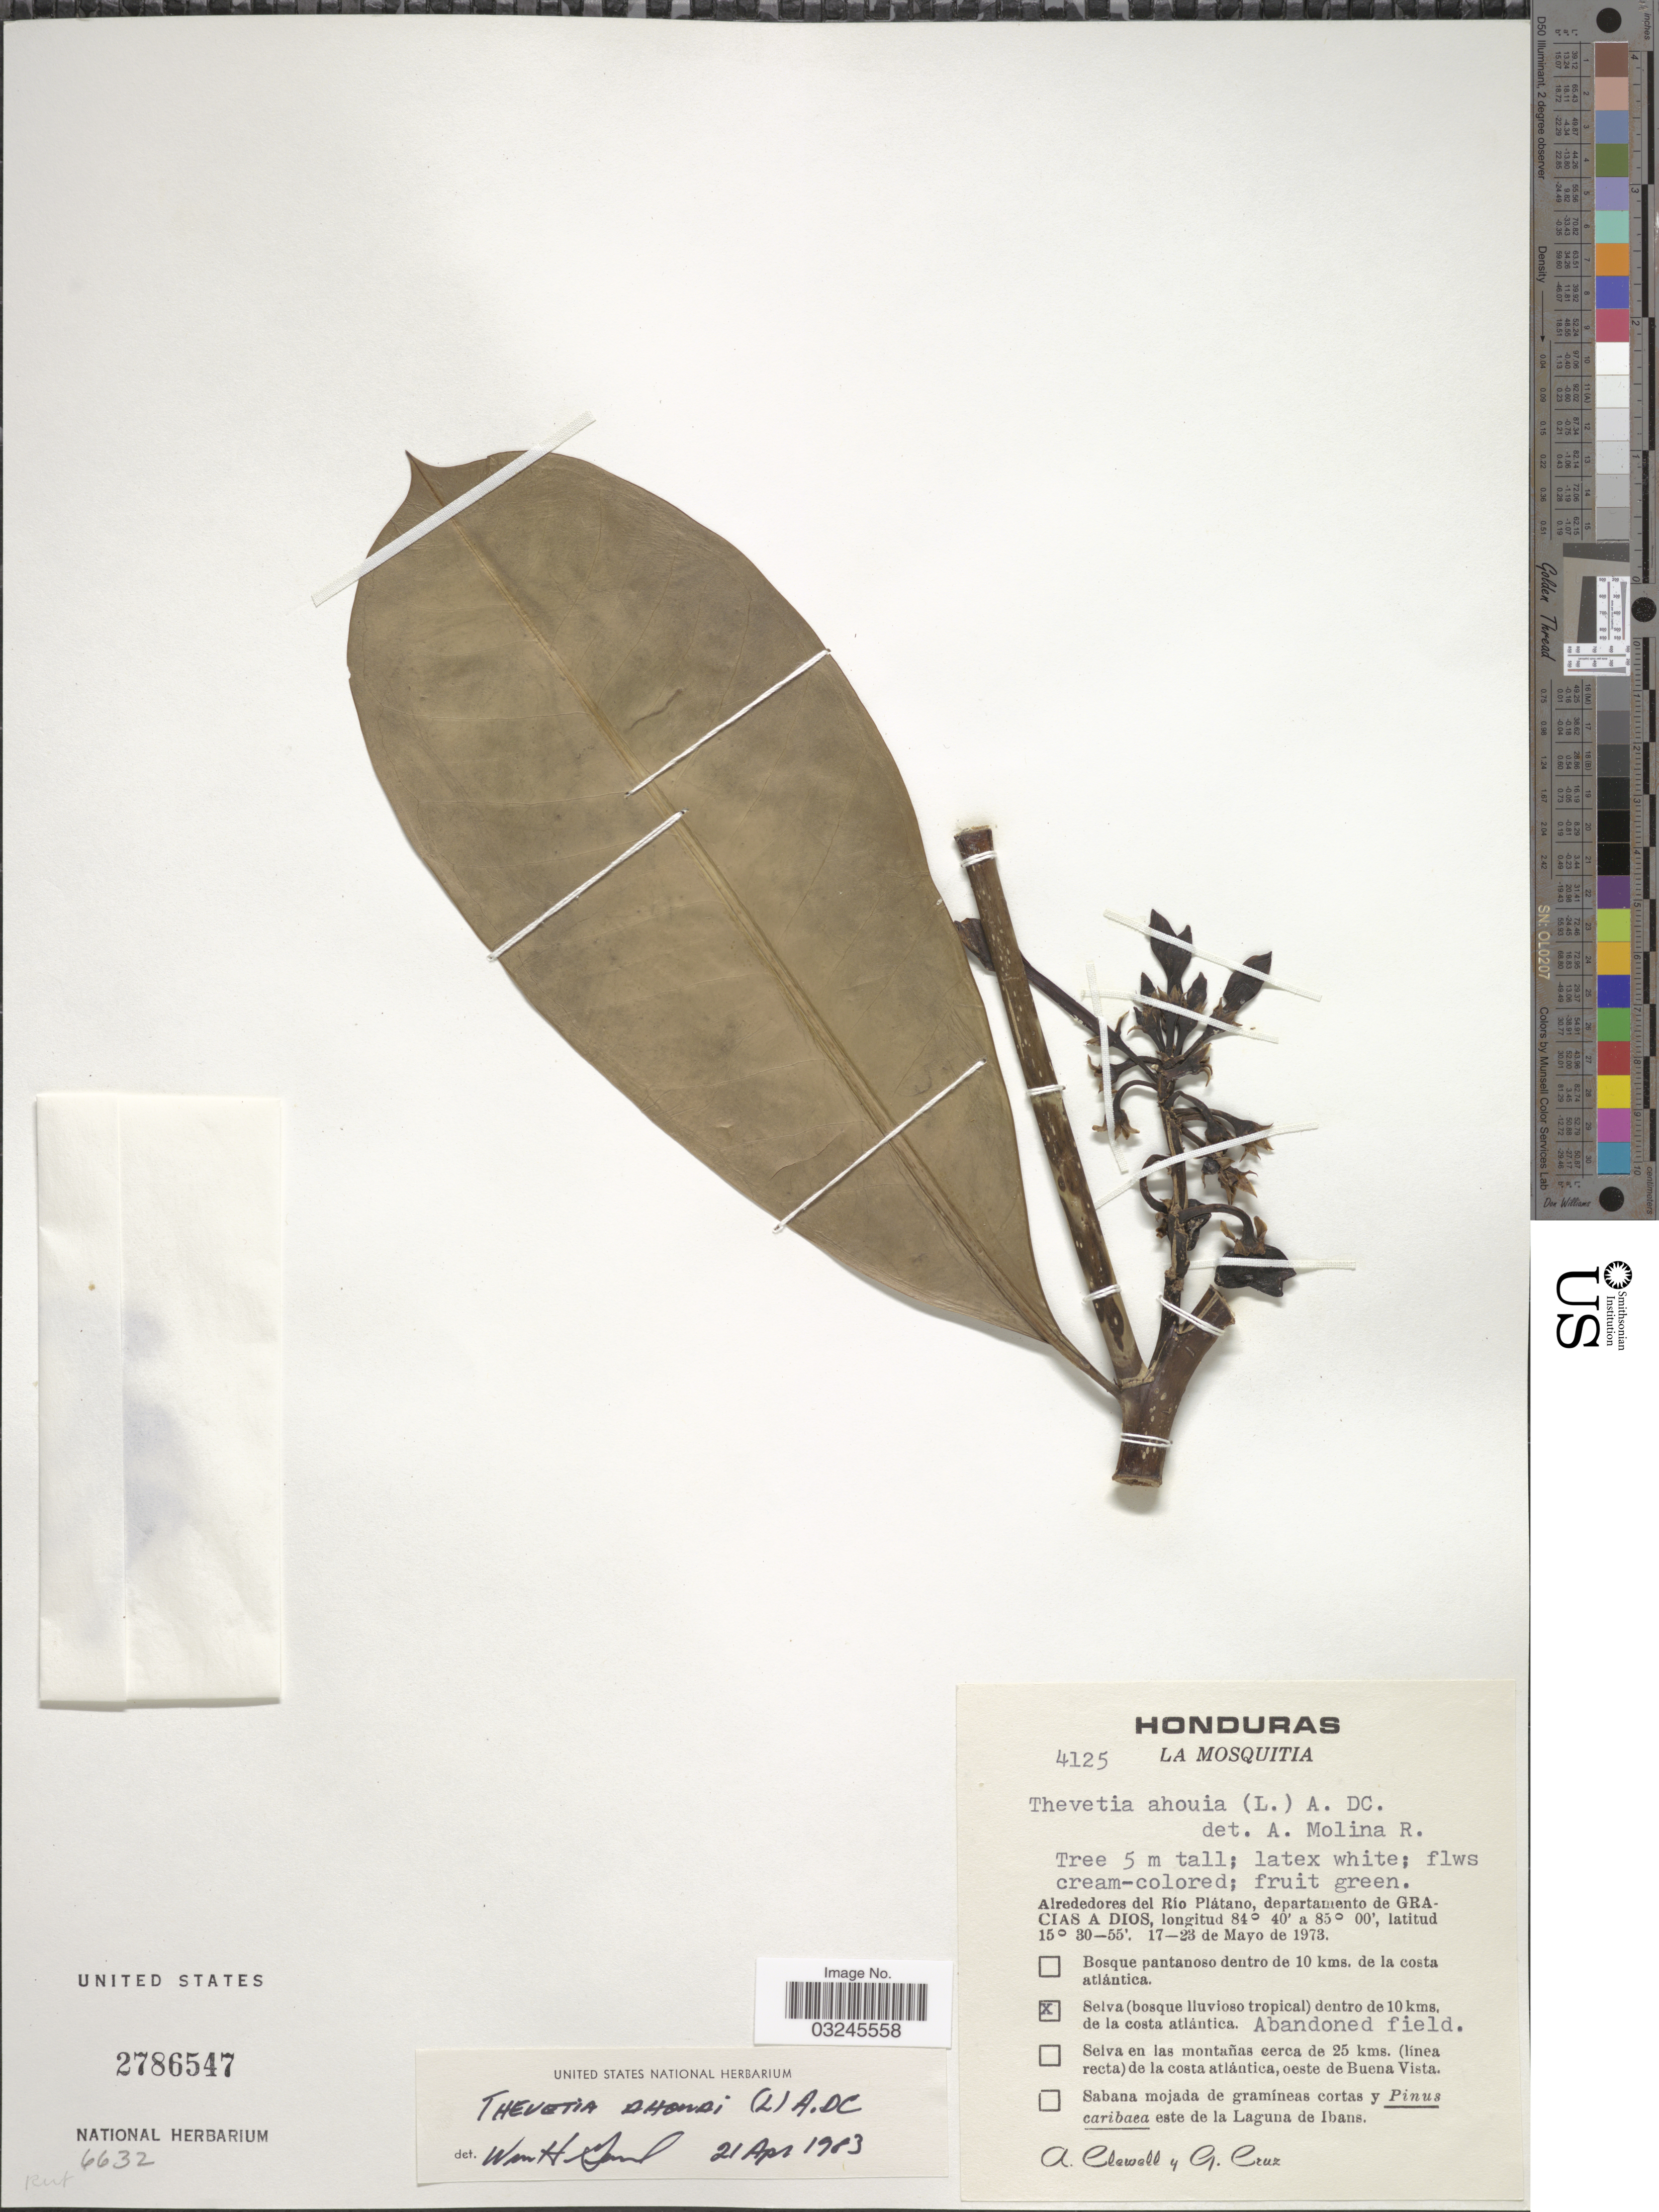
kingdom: Plantae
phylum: Tracheophyta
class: Magnoliopsida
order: Gentianales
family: Apocynaceae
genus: Thevetia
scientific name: Thevetia ahouai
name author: (L.) A. DC.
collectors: A. Clewell & G. Cruz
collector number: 4125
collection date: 1973-05-17/1973-05-23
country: Honduras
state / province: Gracias de Dios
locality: Los Mosquitia. Alrededores del Río Plátano, departamento de Gracias a Dios.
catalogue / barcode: US 2786547